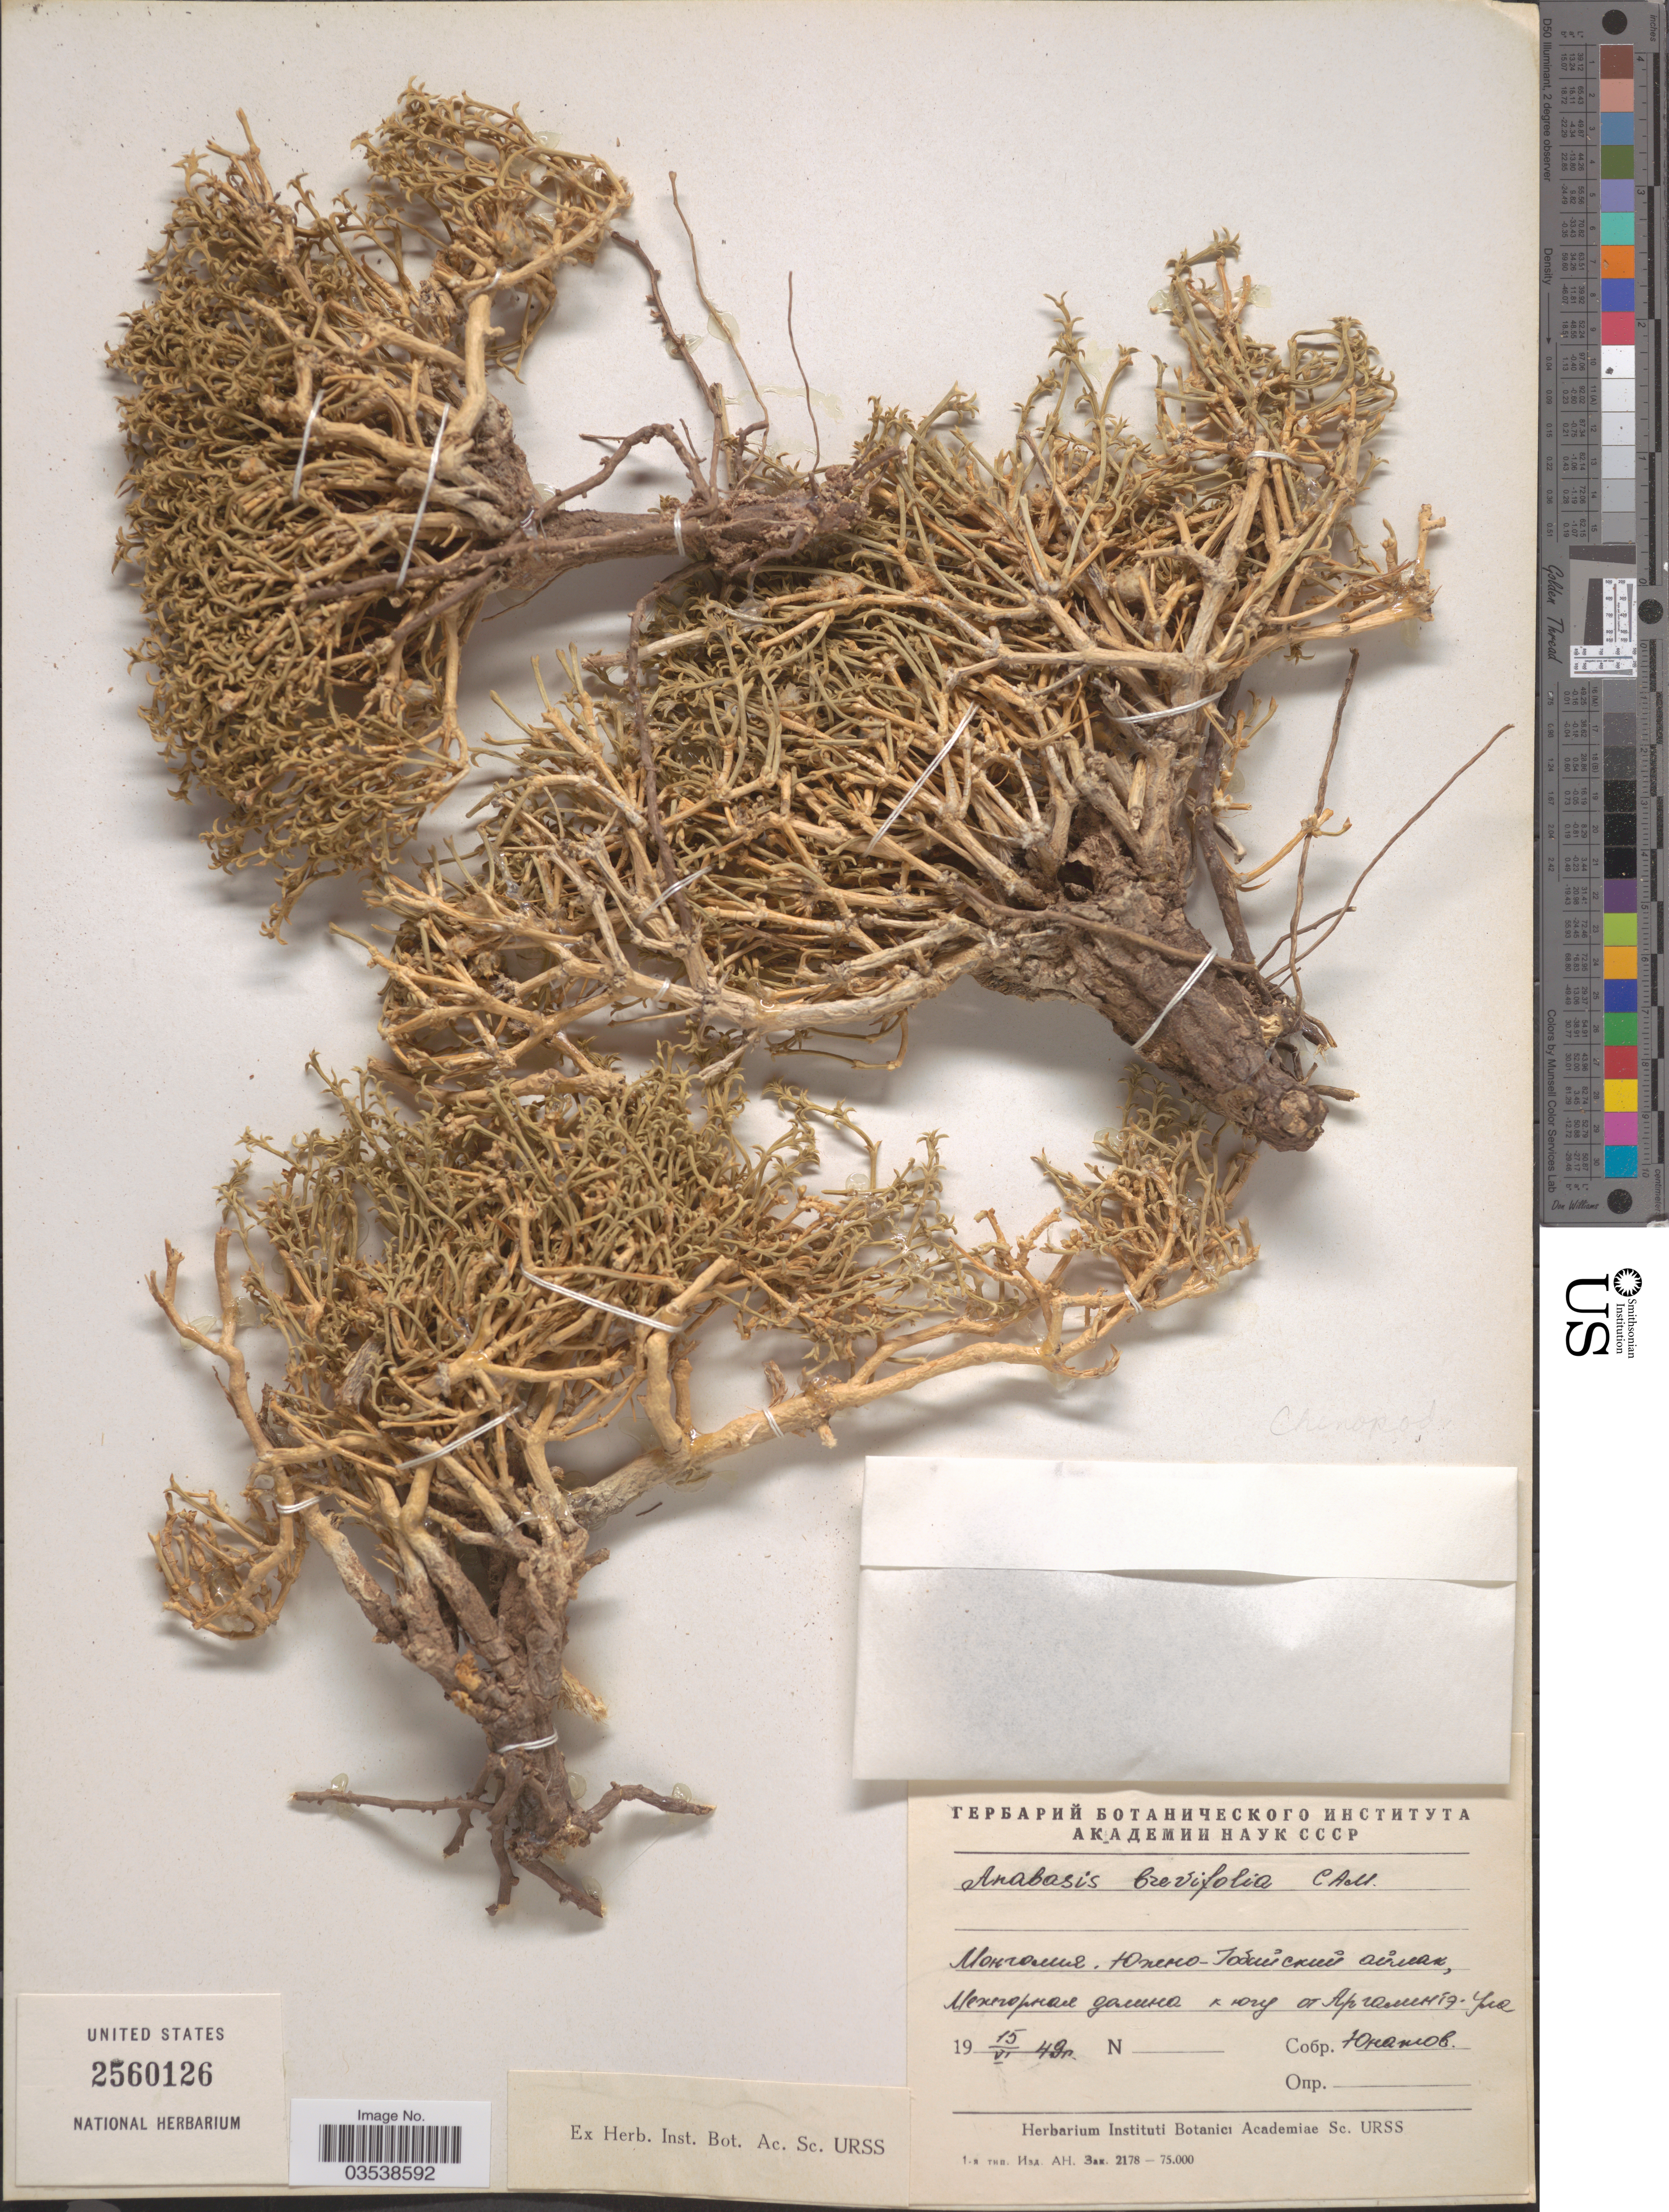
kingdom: Plantae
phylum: Tracheophyta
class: Magnoliopsida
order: Caryophyllales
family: Amaranthaceae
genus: Anabasis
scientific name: Anabasis brevifolia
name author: C.A. Mey.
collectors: Unatov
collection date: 1949-06-15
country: Mongolia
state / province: Omnogovi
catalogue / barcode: US 2560126